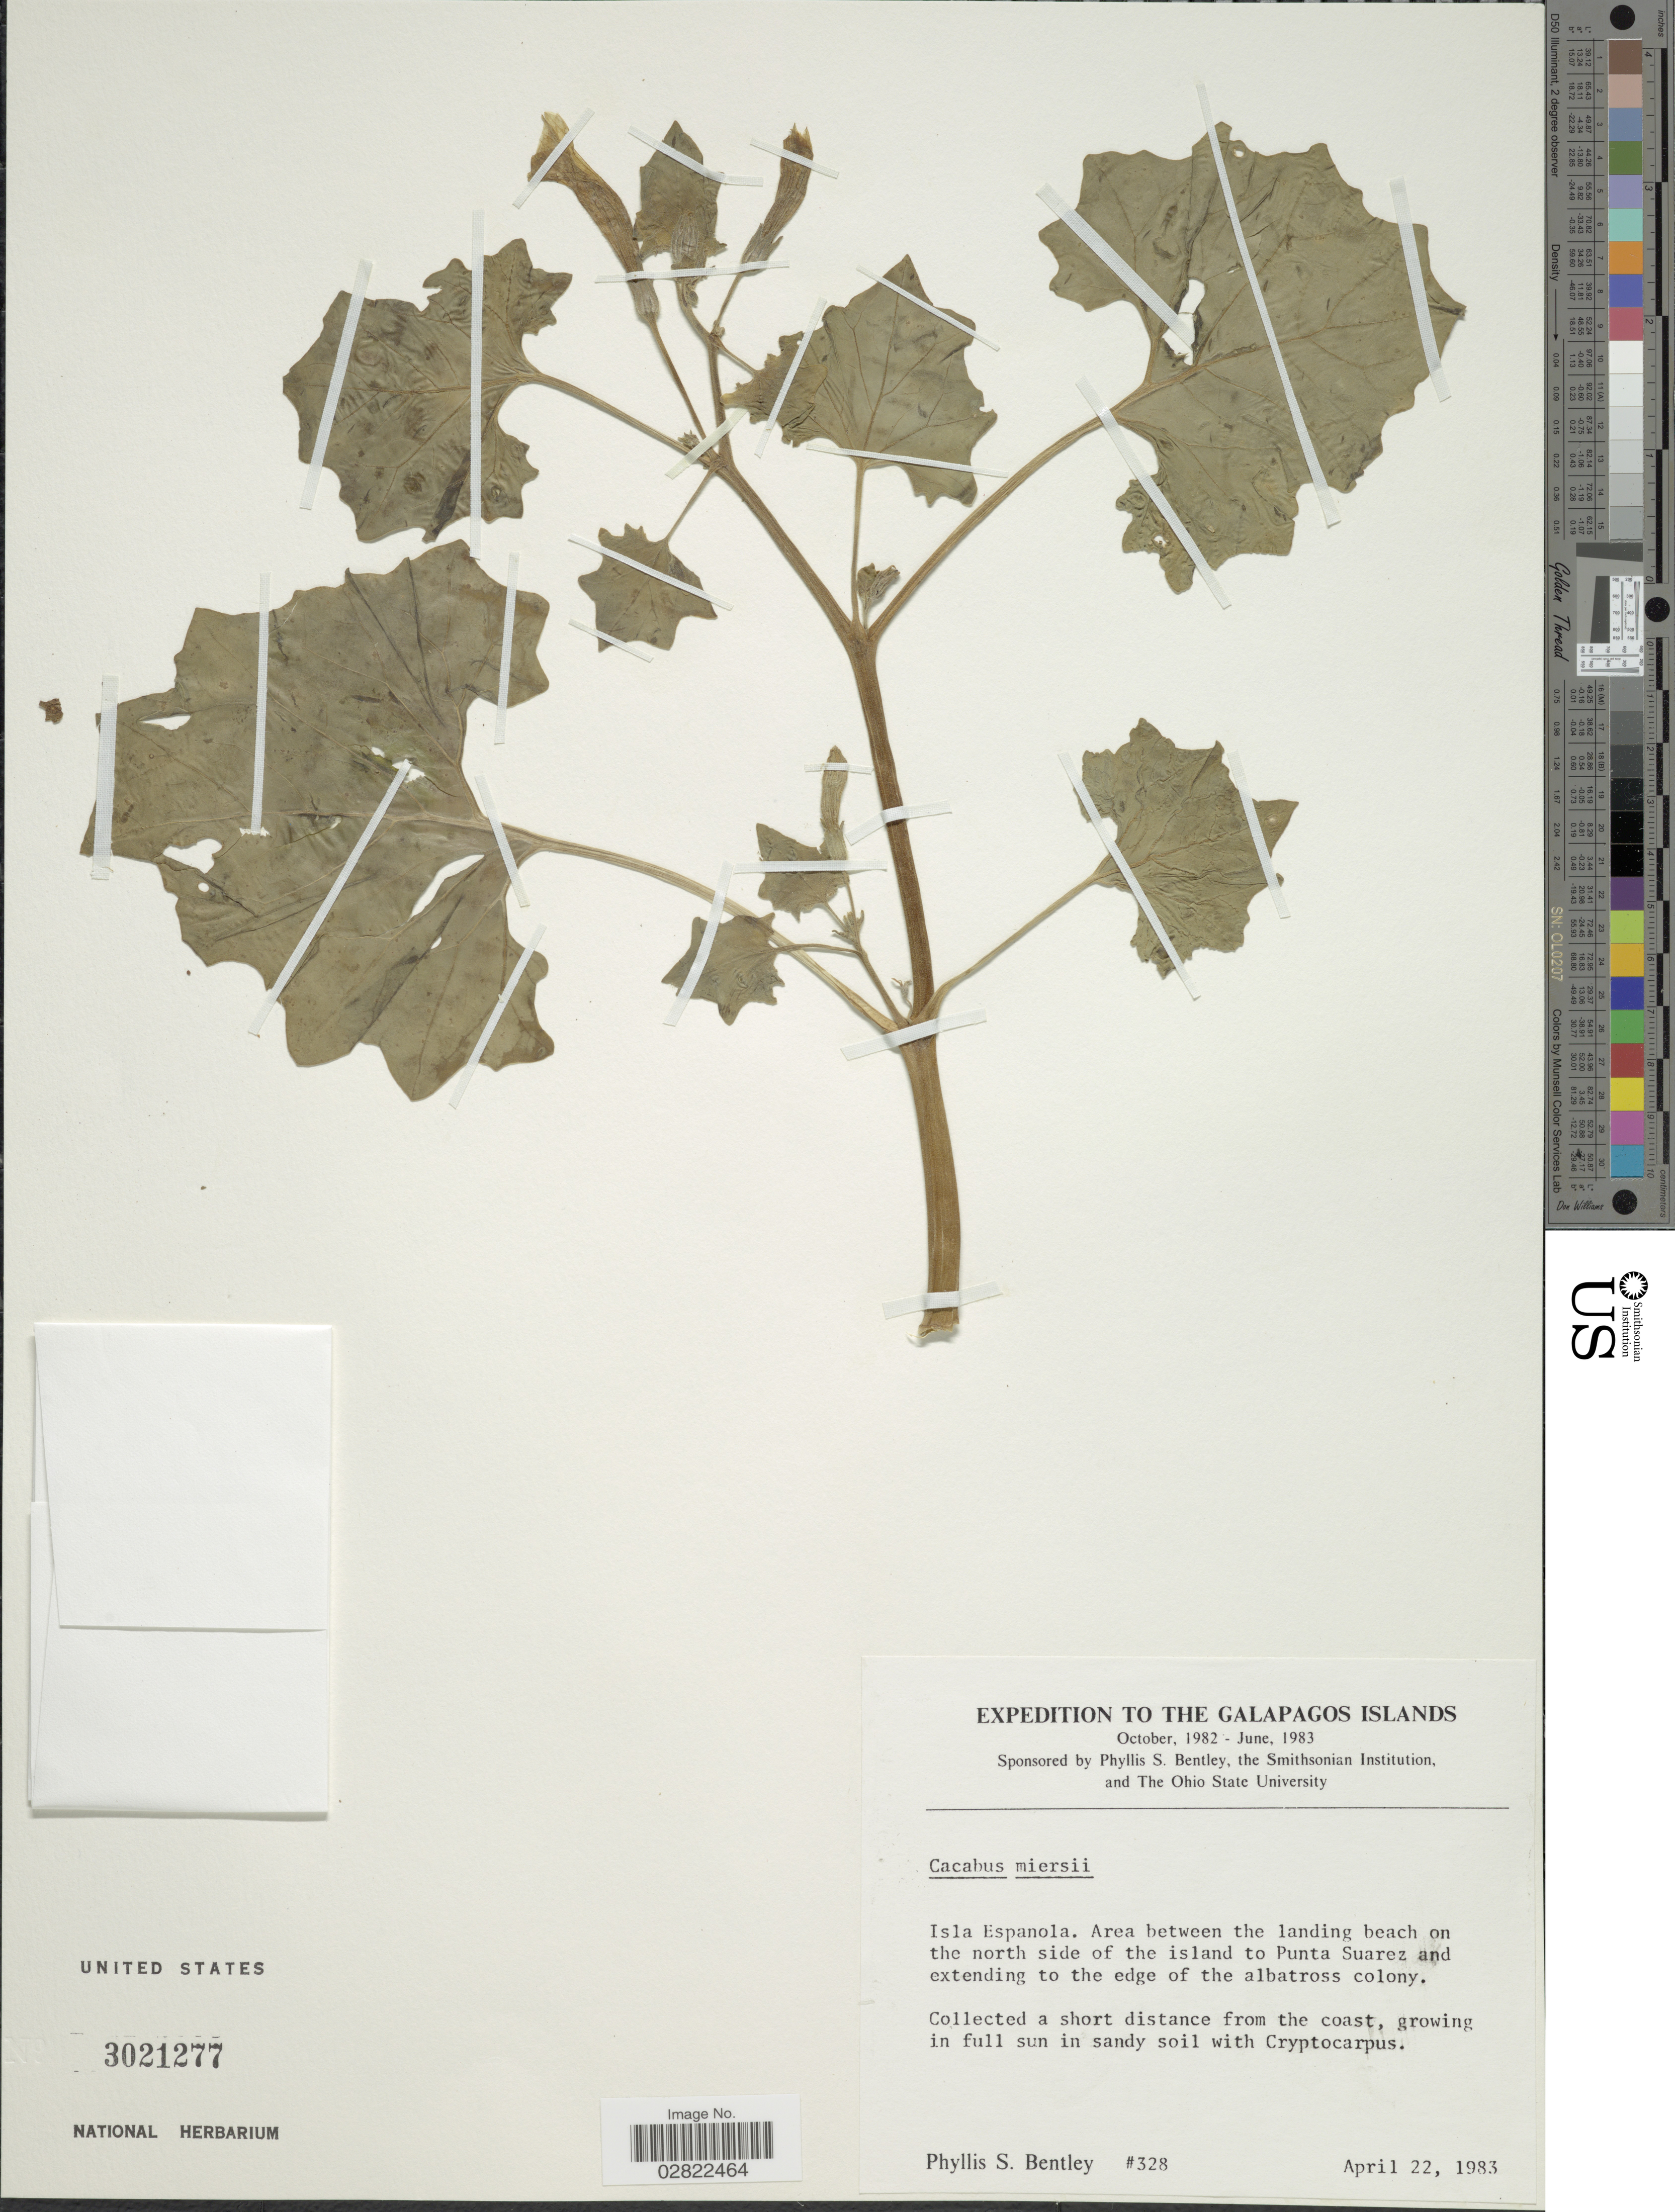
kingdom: Plantae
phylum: Tracheophyta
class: Magnoliopsida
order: Solanales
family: Solanaceae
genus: Exodeconus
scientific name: Exodeconus miersii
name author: (Hook. f.) D'Arcy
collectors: P. S. Bentley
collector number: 328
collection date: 1983-04-22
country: Ecuador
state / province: Colón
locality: The Galapagos Islands, Isla Espanola. Area between the landing beach on the north side of the island to Punta Suarez and extending to the edge of the albatross colony.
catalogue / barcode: US 3021277